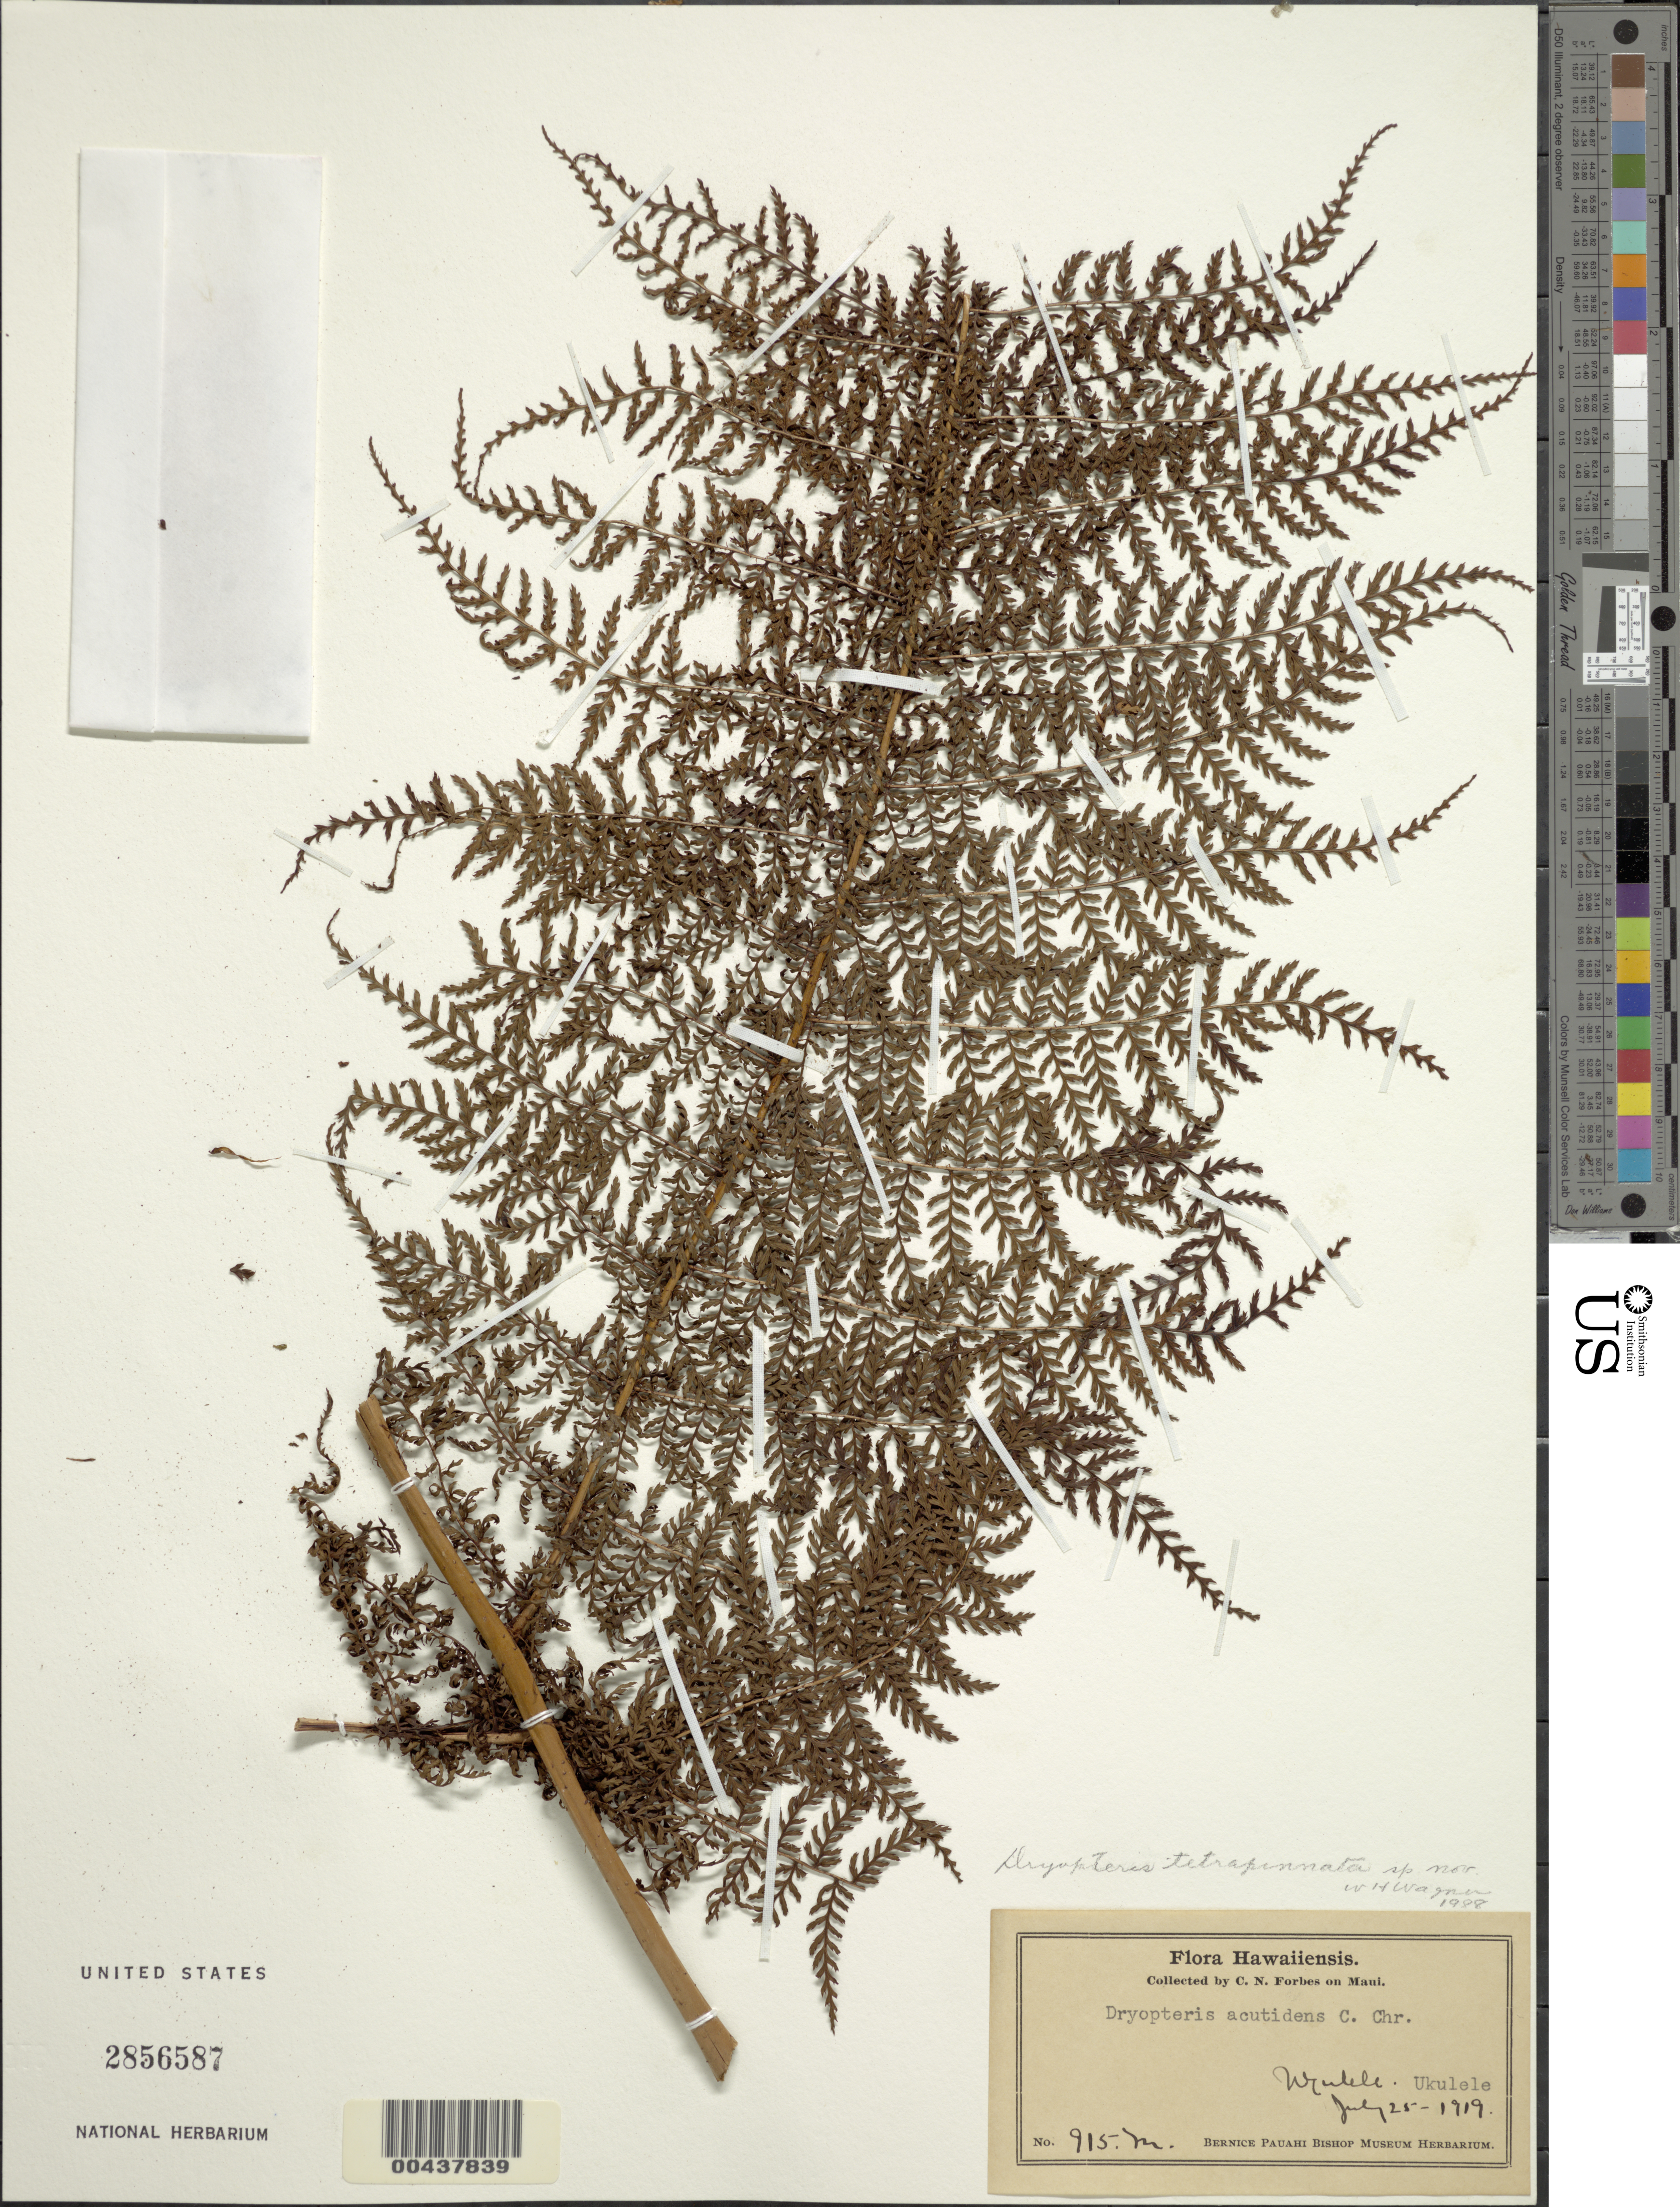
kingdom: Plantae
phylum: Tracheophyta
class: Polypodiopsida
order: Polypodiales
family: Dryopteridaceae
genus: Dryopteris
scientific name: Dryopteris tetrapinnata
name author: W.H. Wagner & Hobdy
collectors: C. N. Forbes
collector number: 915.M.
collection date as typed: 25 Jul 1919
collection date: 1919-07-25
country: United States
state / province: Hawaii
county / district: Maui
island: Maui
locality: Ukulele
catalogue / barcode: US 2856587